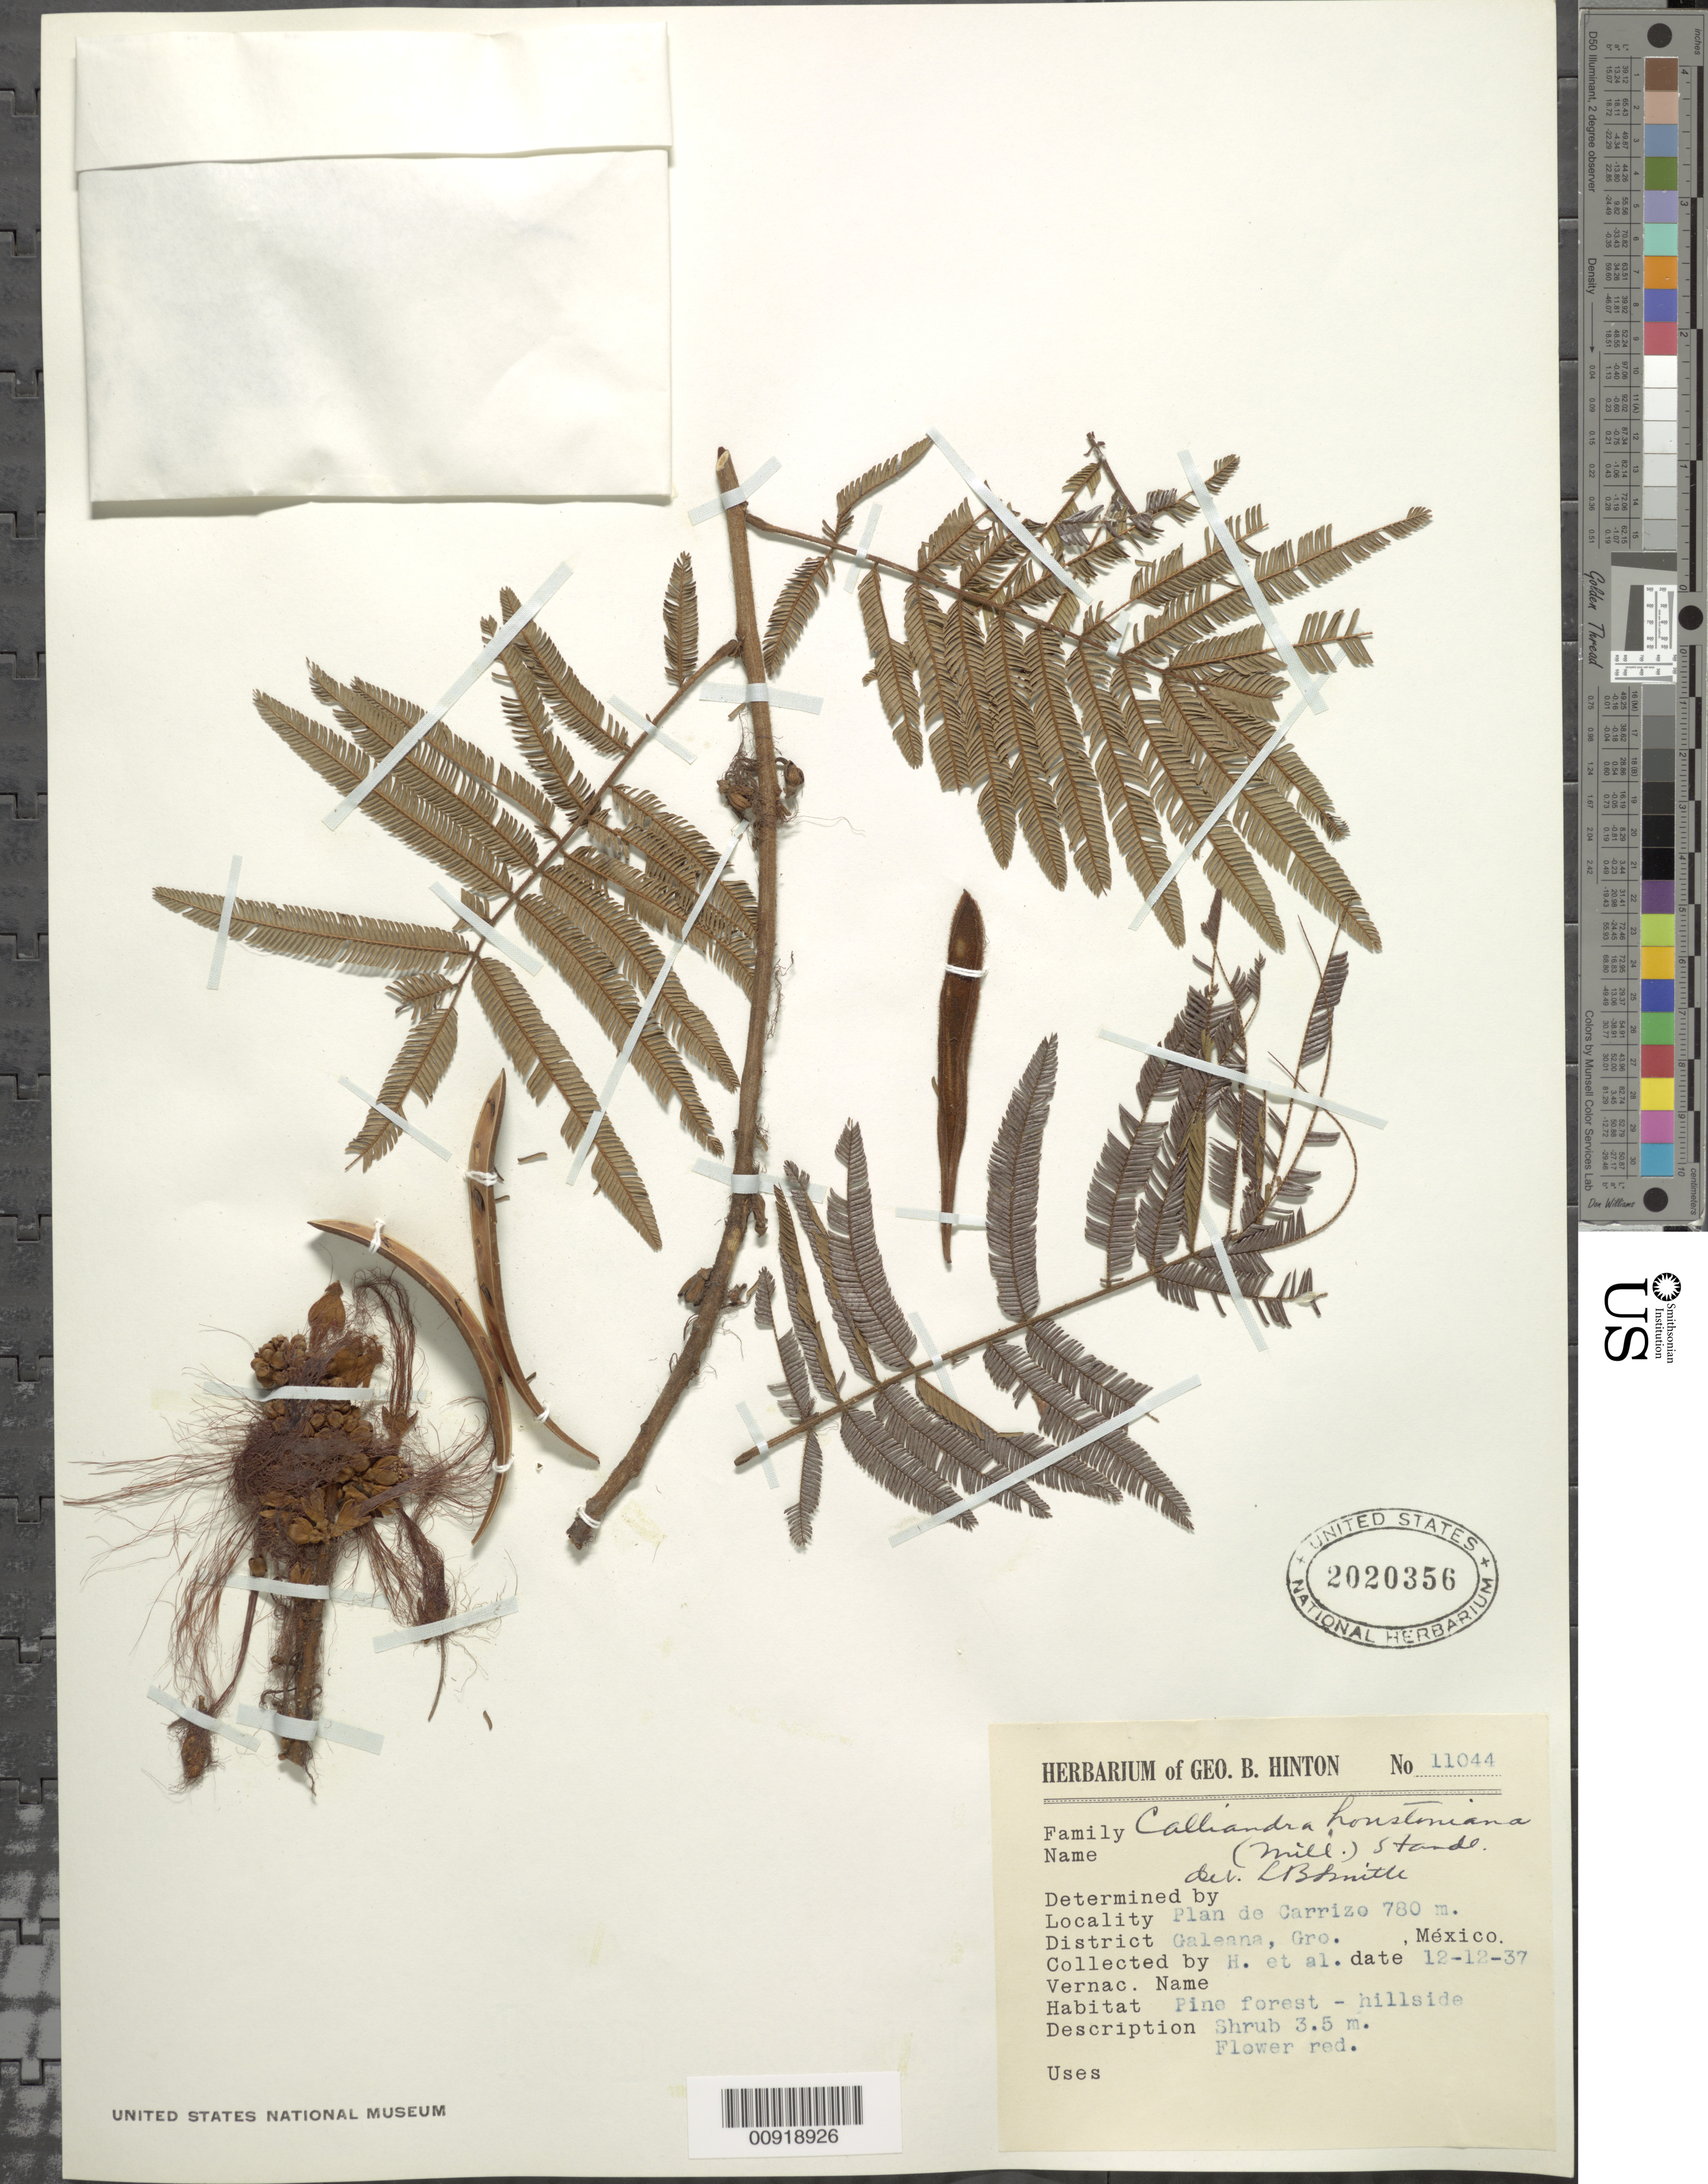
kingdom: Plantae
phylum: Tracheophyta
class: Magnoliopsida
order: Fabales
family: Fabaceae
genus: Calliandra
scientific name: Calliandra houstoniana var. houstoniana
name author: (Mill.) Standl.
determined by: Strong, Mark T., (BOT), Smithsonian Institution - National Museum of Natural History (UNITED STATES)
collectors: G. B. Hinton & et al.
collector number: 11044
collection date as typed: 12 Dec 1937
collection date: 1937-12-12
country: Mexico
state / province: Guerrero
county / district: Galeana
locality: Plan de Carrizo, District Galeana, Guerrero.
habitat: Pine forest - hillside.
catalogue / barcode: US 2020356